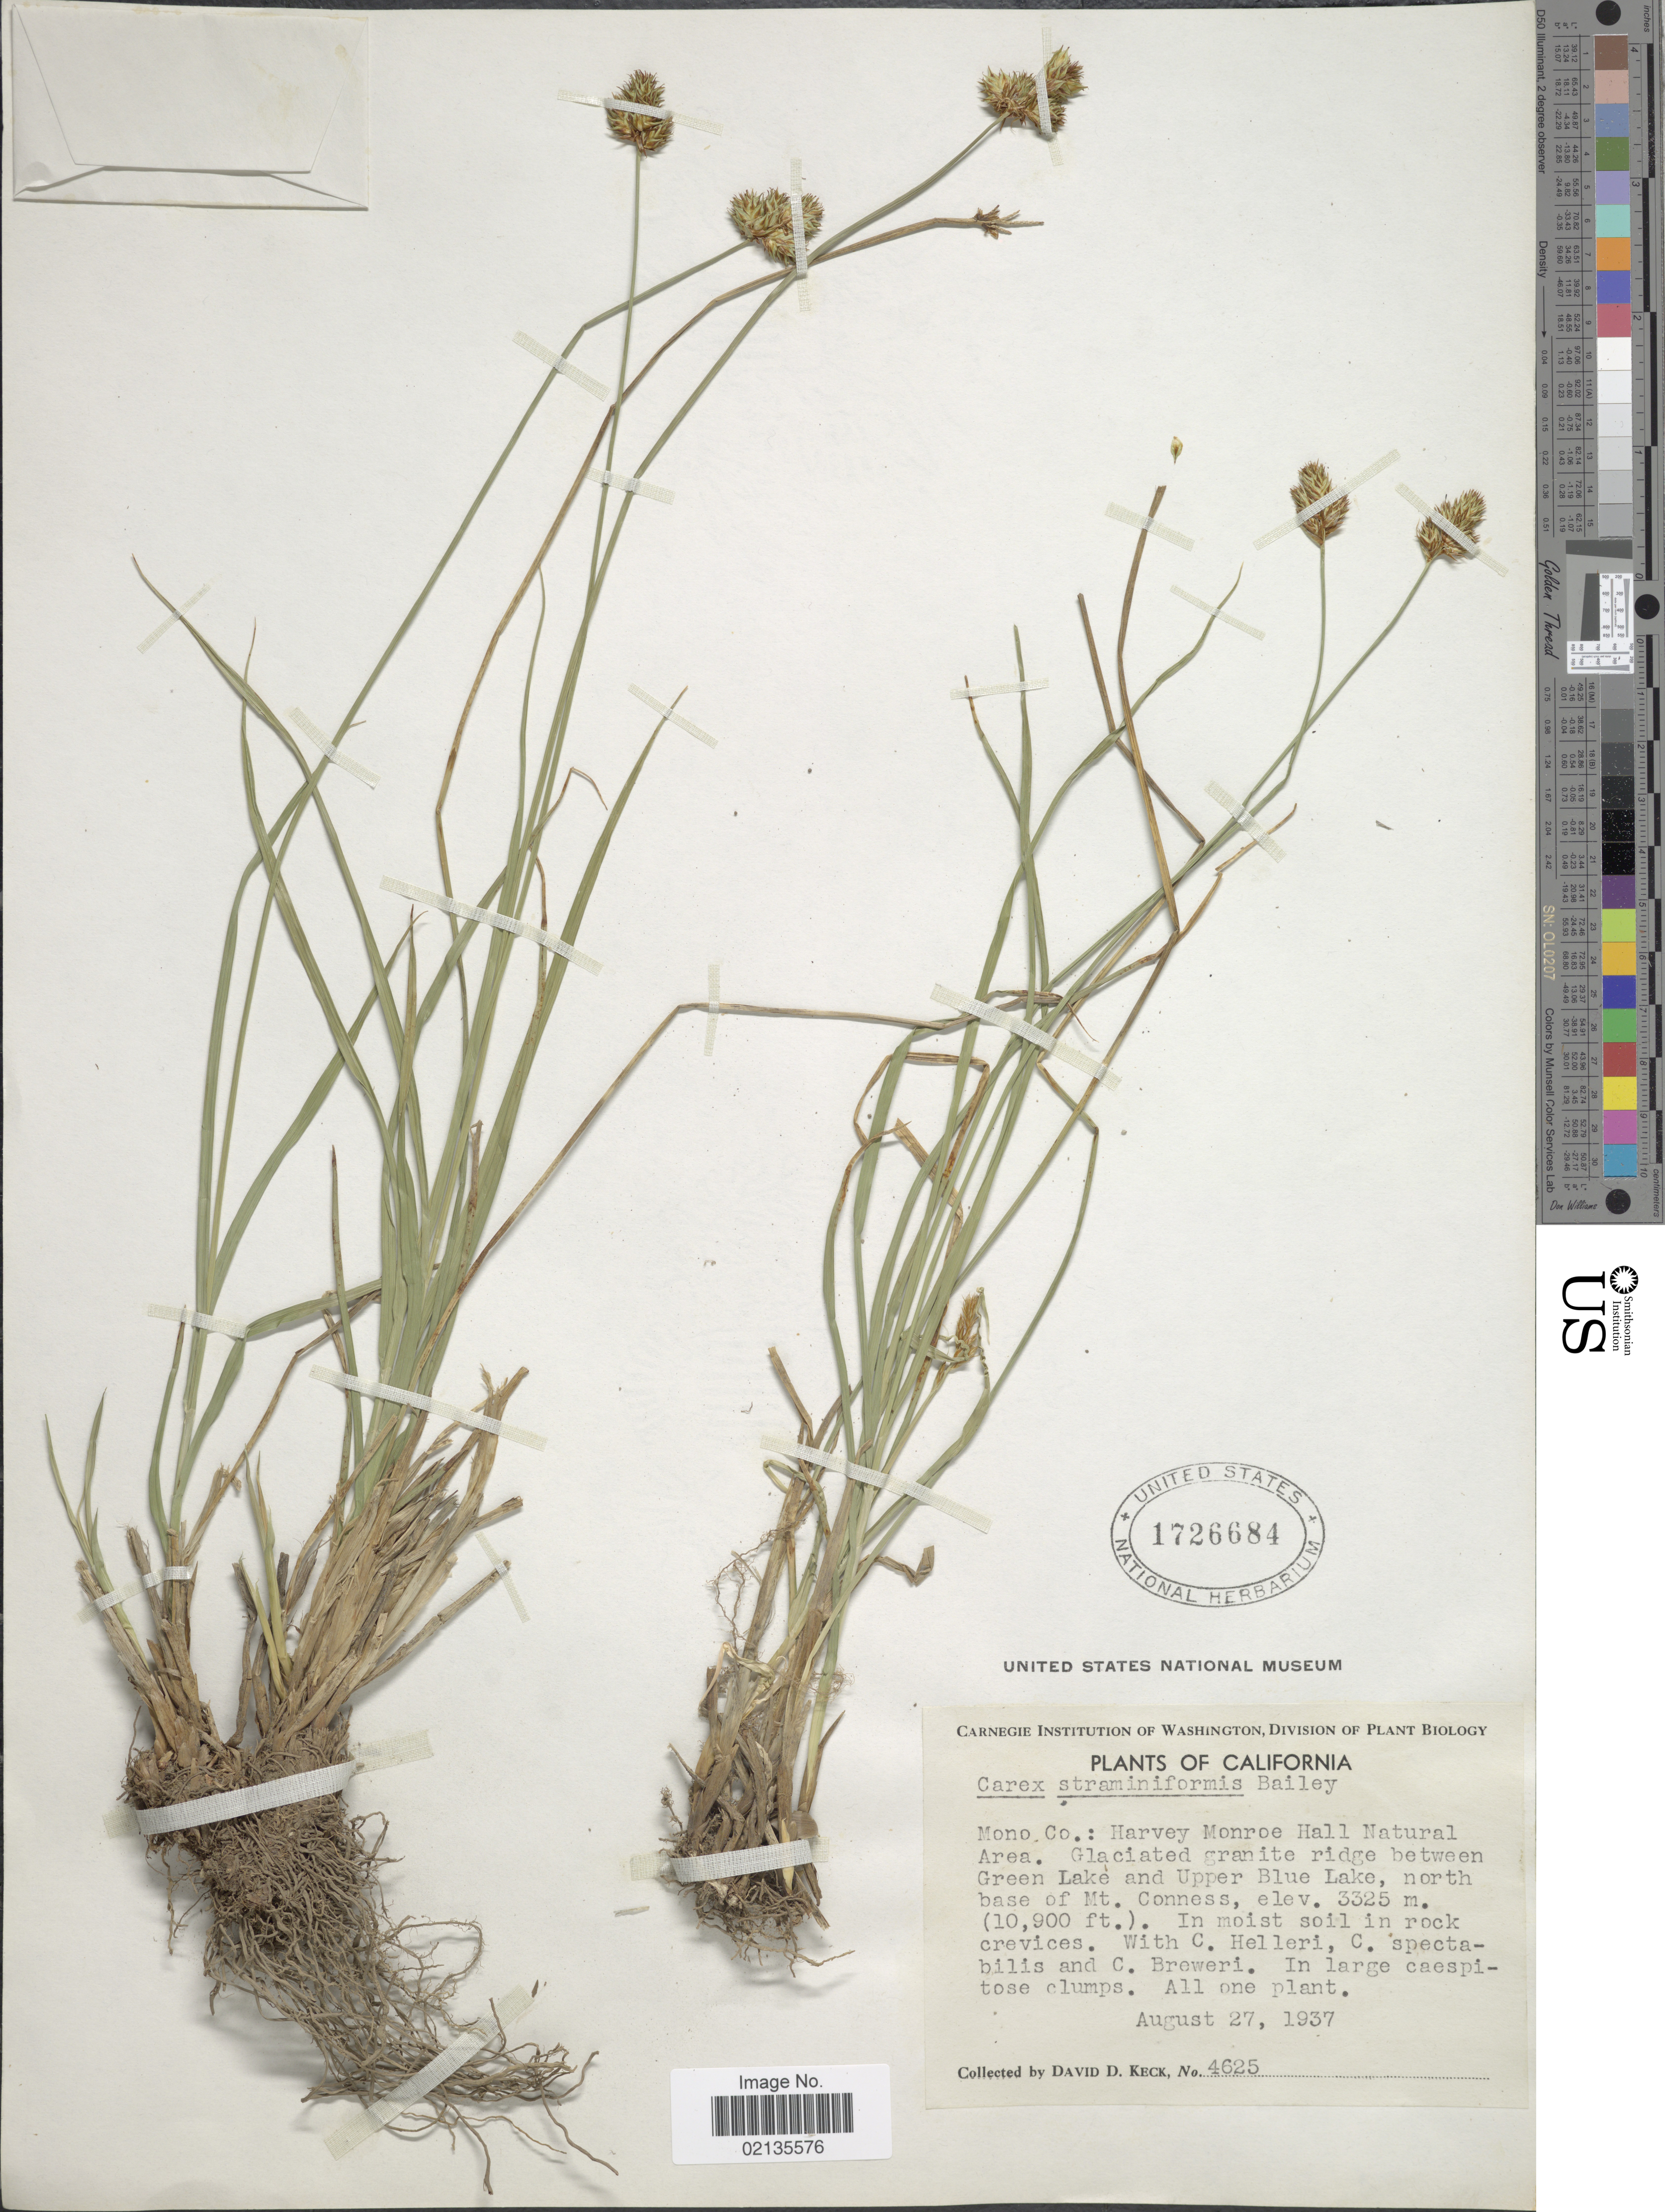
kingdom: Plantae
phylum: Tracheophyta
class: Liliopsida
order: Poales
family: Cyperaceae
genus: Carex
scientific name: Carex straminiformis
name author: L.H. Bailey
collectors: D. D. Keck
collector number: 4625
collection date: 1937-08-27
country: United States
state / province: California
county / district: Mono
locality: Mono Co.: Harvey Monroe Hall Natural Area, glacitated granite ridge between Green Lake and Upper Blue Lake, north base of Mt. Conness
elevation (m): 3322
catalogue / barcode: US 1726684